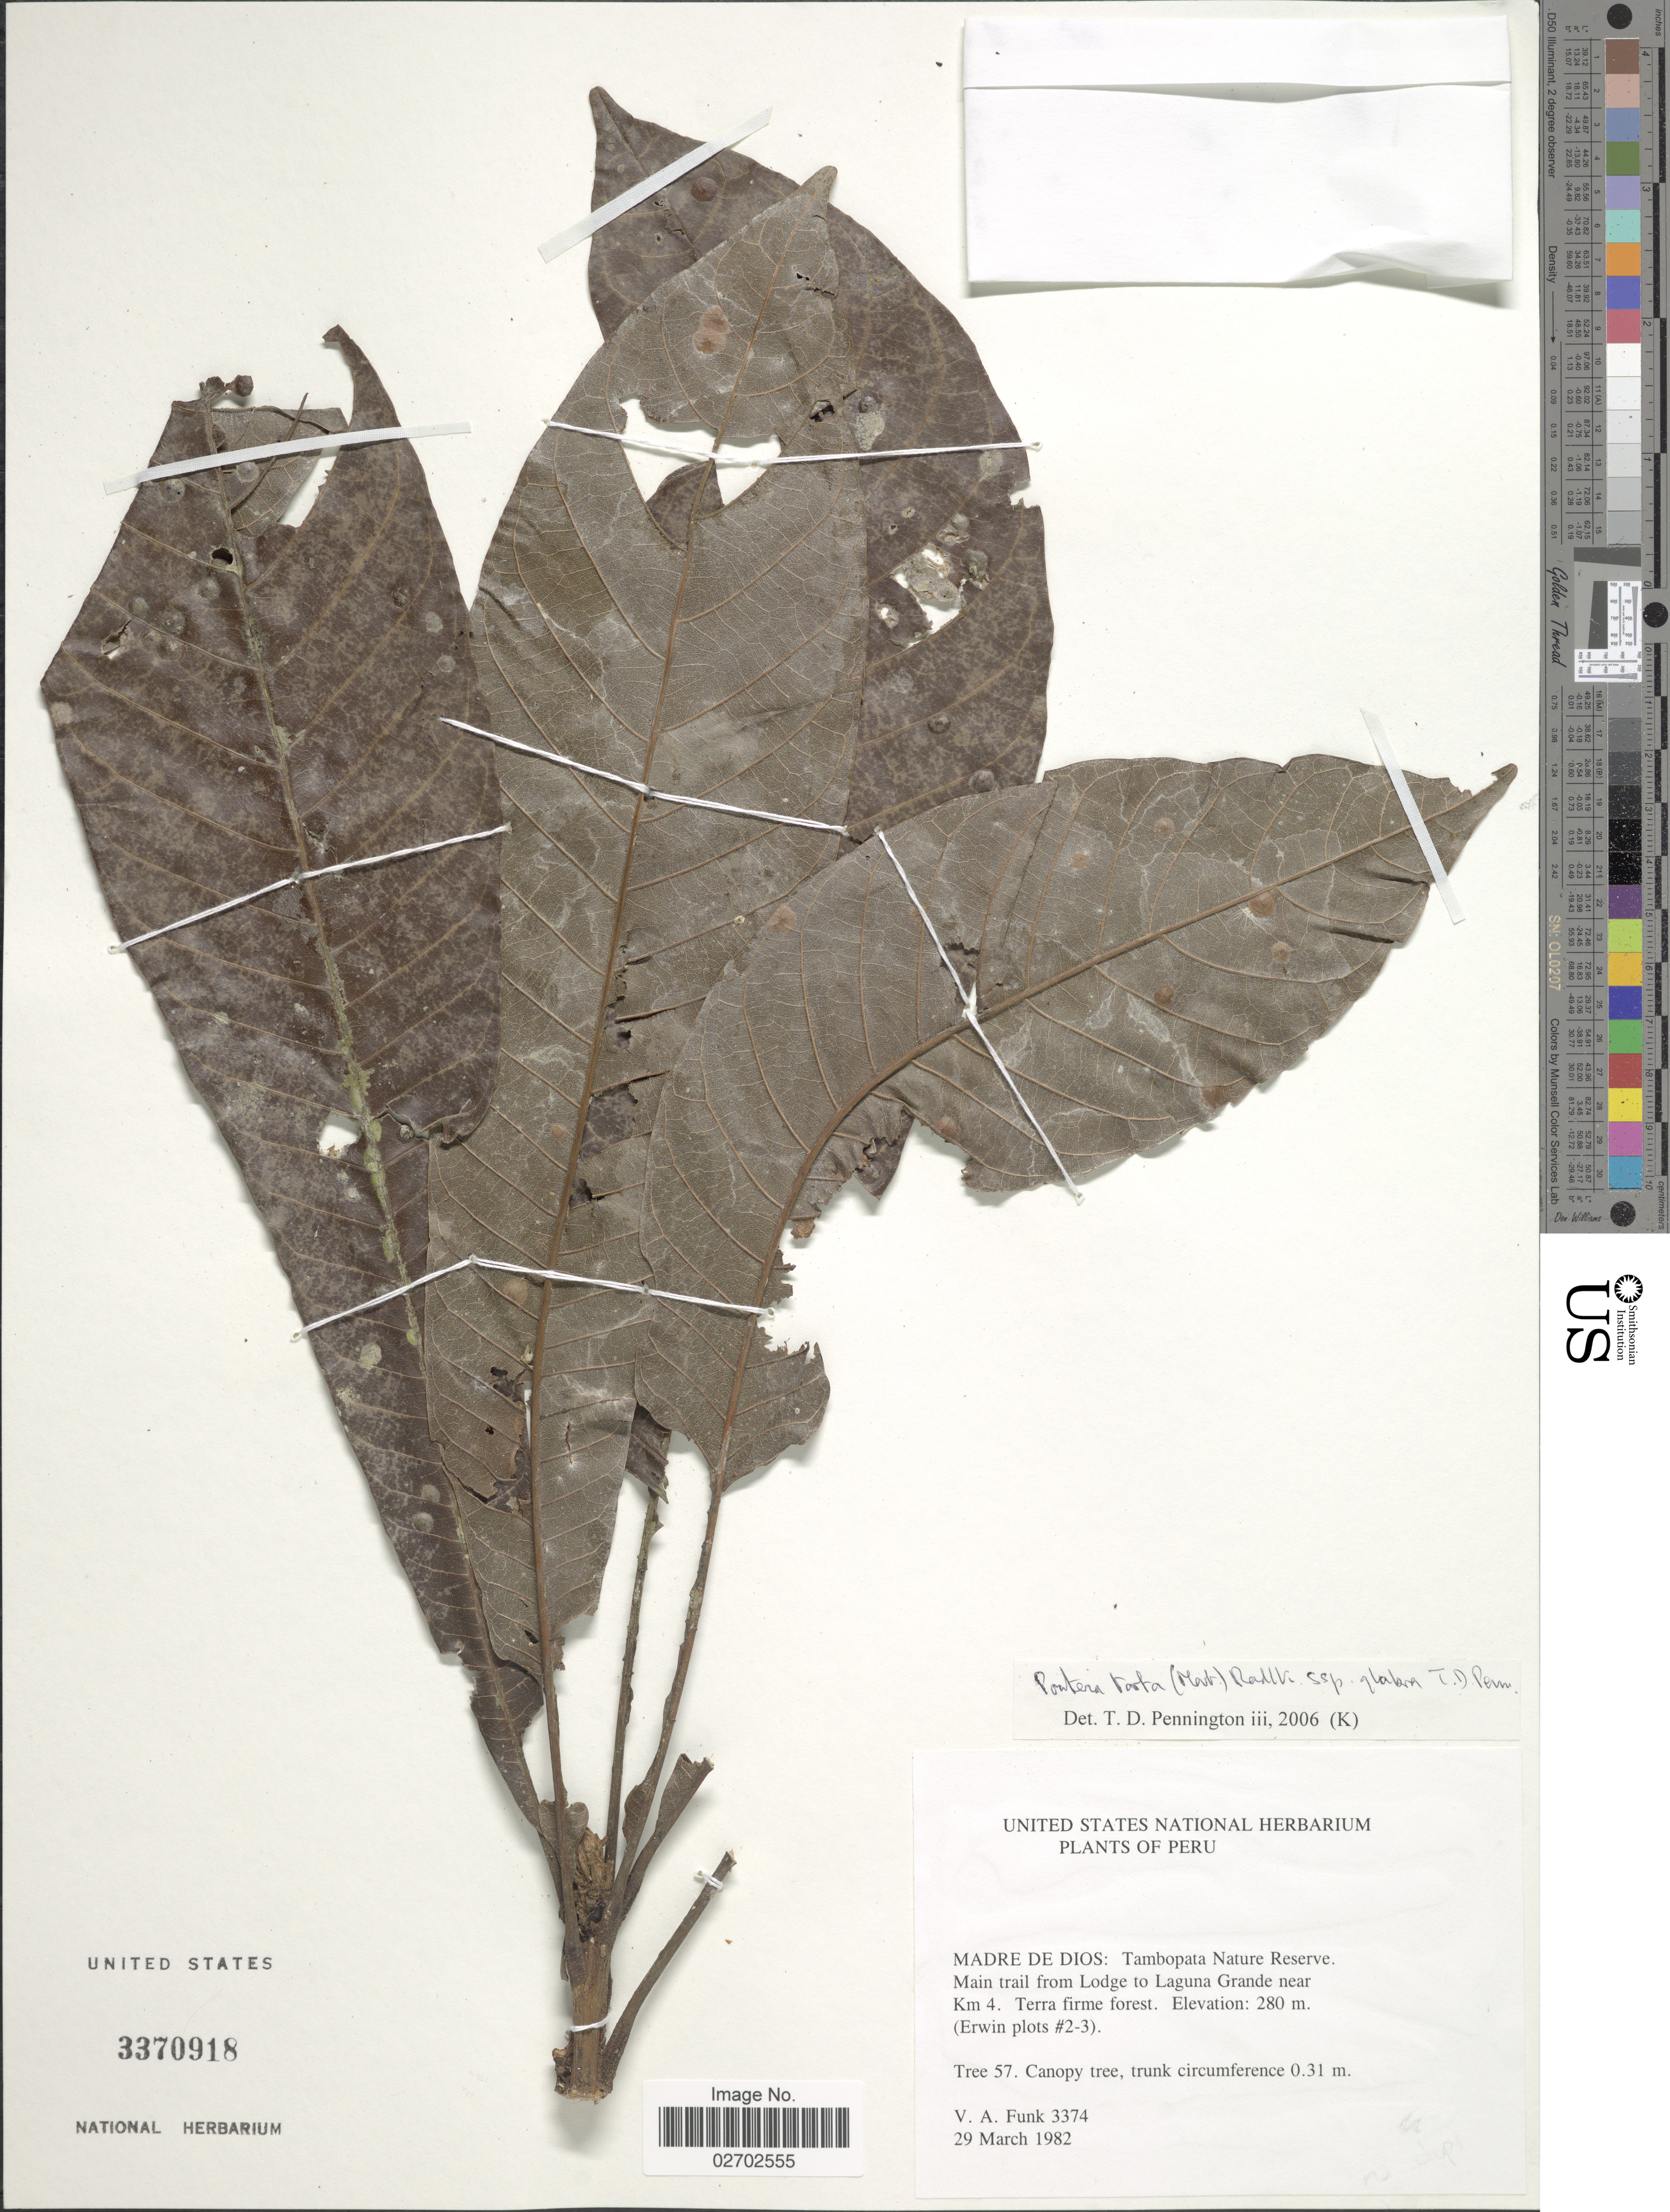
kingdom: Plantae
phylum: Tracheophyta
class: Magnoliopsida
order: Ericales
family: Sapotaceae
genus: Pouteria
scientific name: Pouteria torta subsp. glabra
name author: T.D. Penn.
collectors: V. Funk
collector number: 3374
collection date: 1982-03-29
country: Peru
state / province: Madre de Dios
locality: Tambopata Nature Reserve. Main trail from Lodge to Laguna Grande near Km 4. (Erwin plots #2-3).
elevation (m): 280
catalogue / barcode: US 3370918